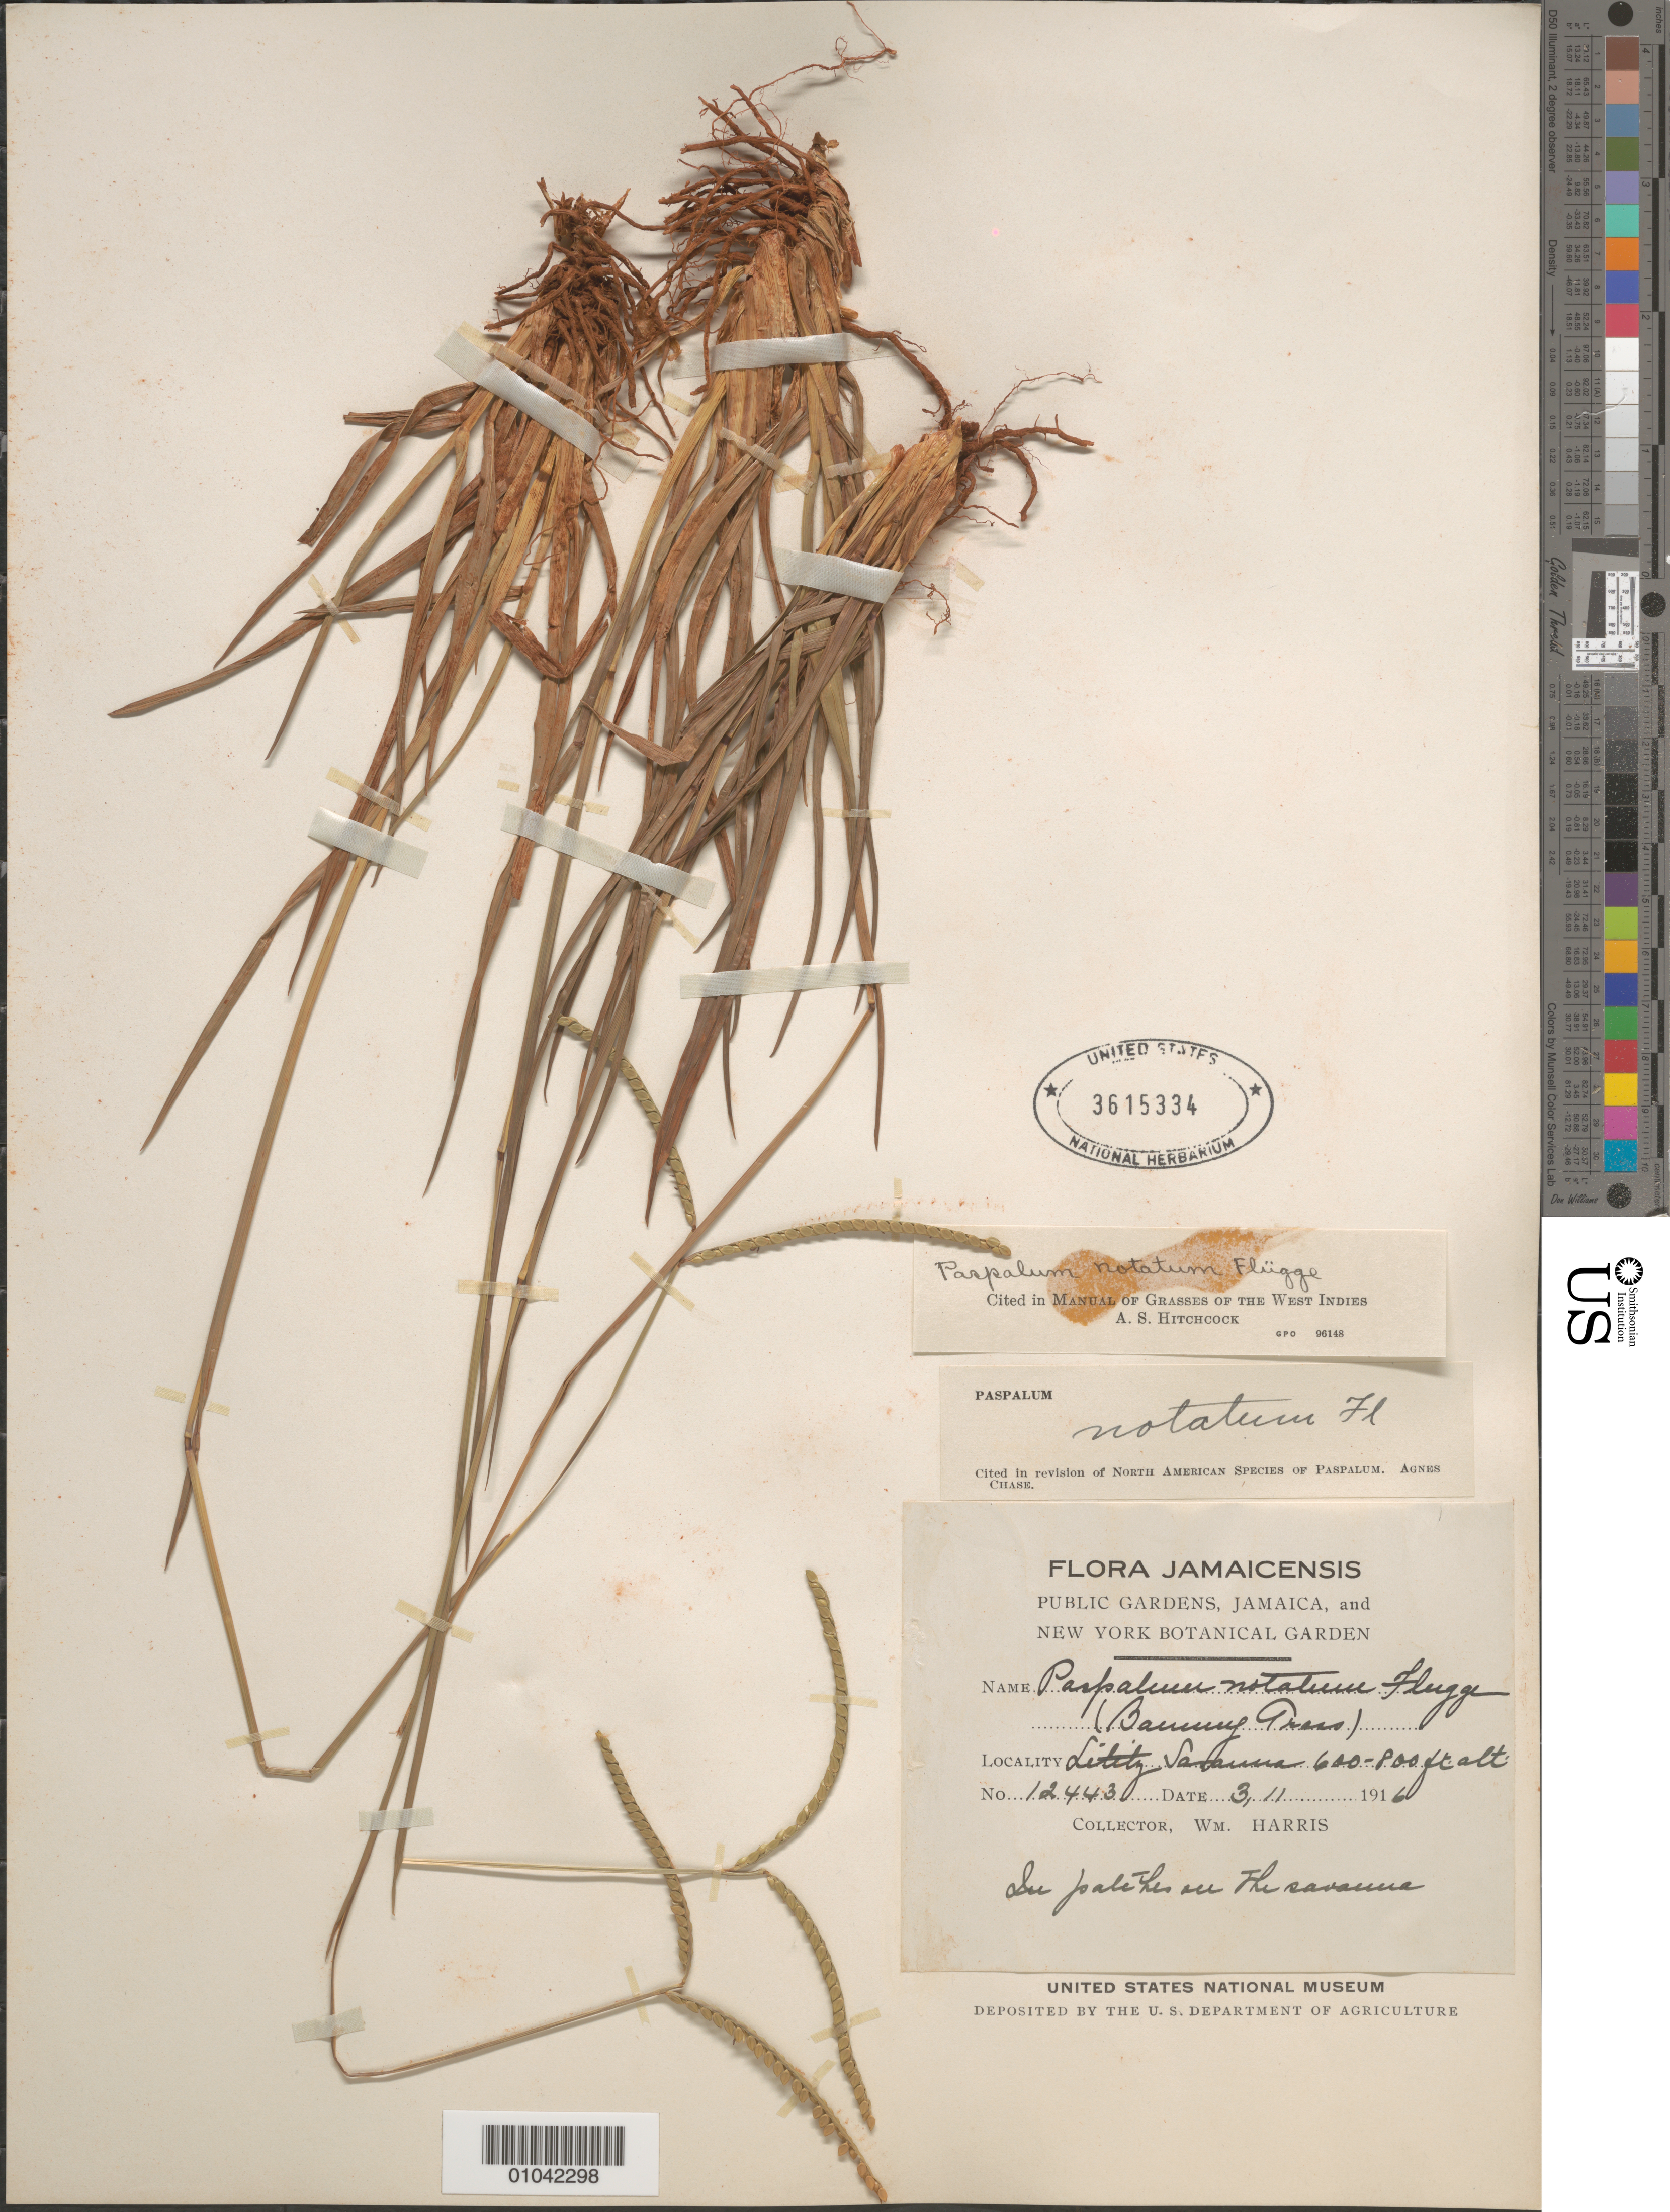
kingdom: Plantae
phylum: Tracheophyta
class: Liliopsida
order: Poales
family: Poaceae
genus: Paspalum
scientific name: Paspalum notatum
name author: Flüggé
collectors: W. Harris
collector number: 12443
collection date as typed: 03 Nov 1916 or 11 Mar 1916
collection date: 1916-03-11 or 1916-11-03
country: Jamaica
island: Jamaica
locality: Litity Savanna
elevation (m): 183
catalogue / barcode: US 3615334